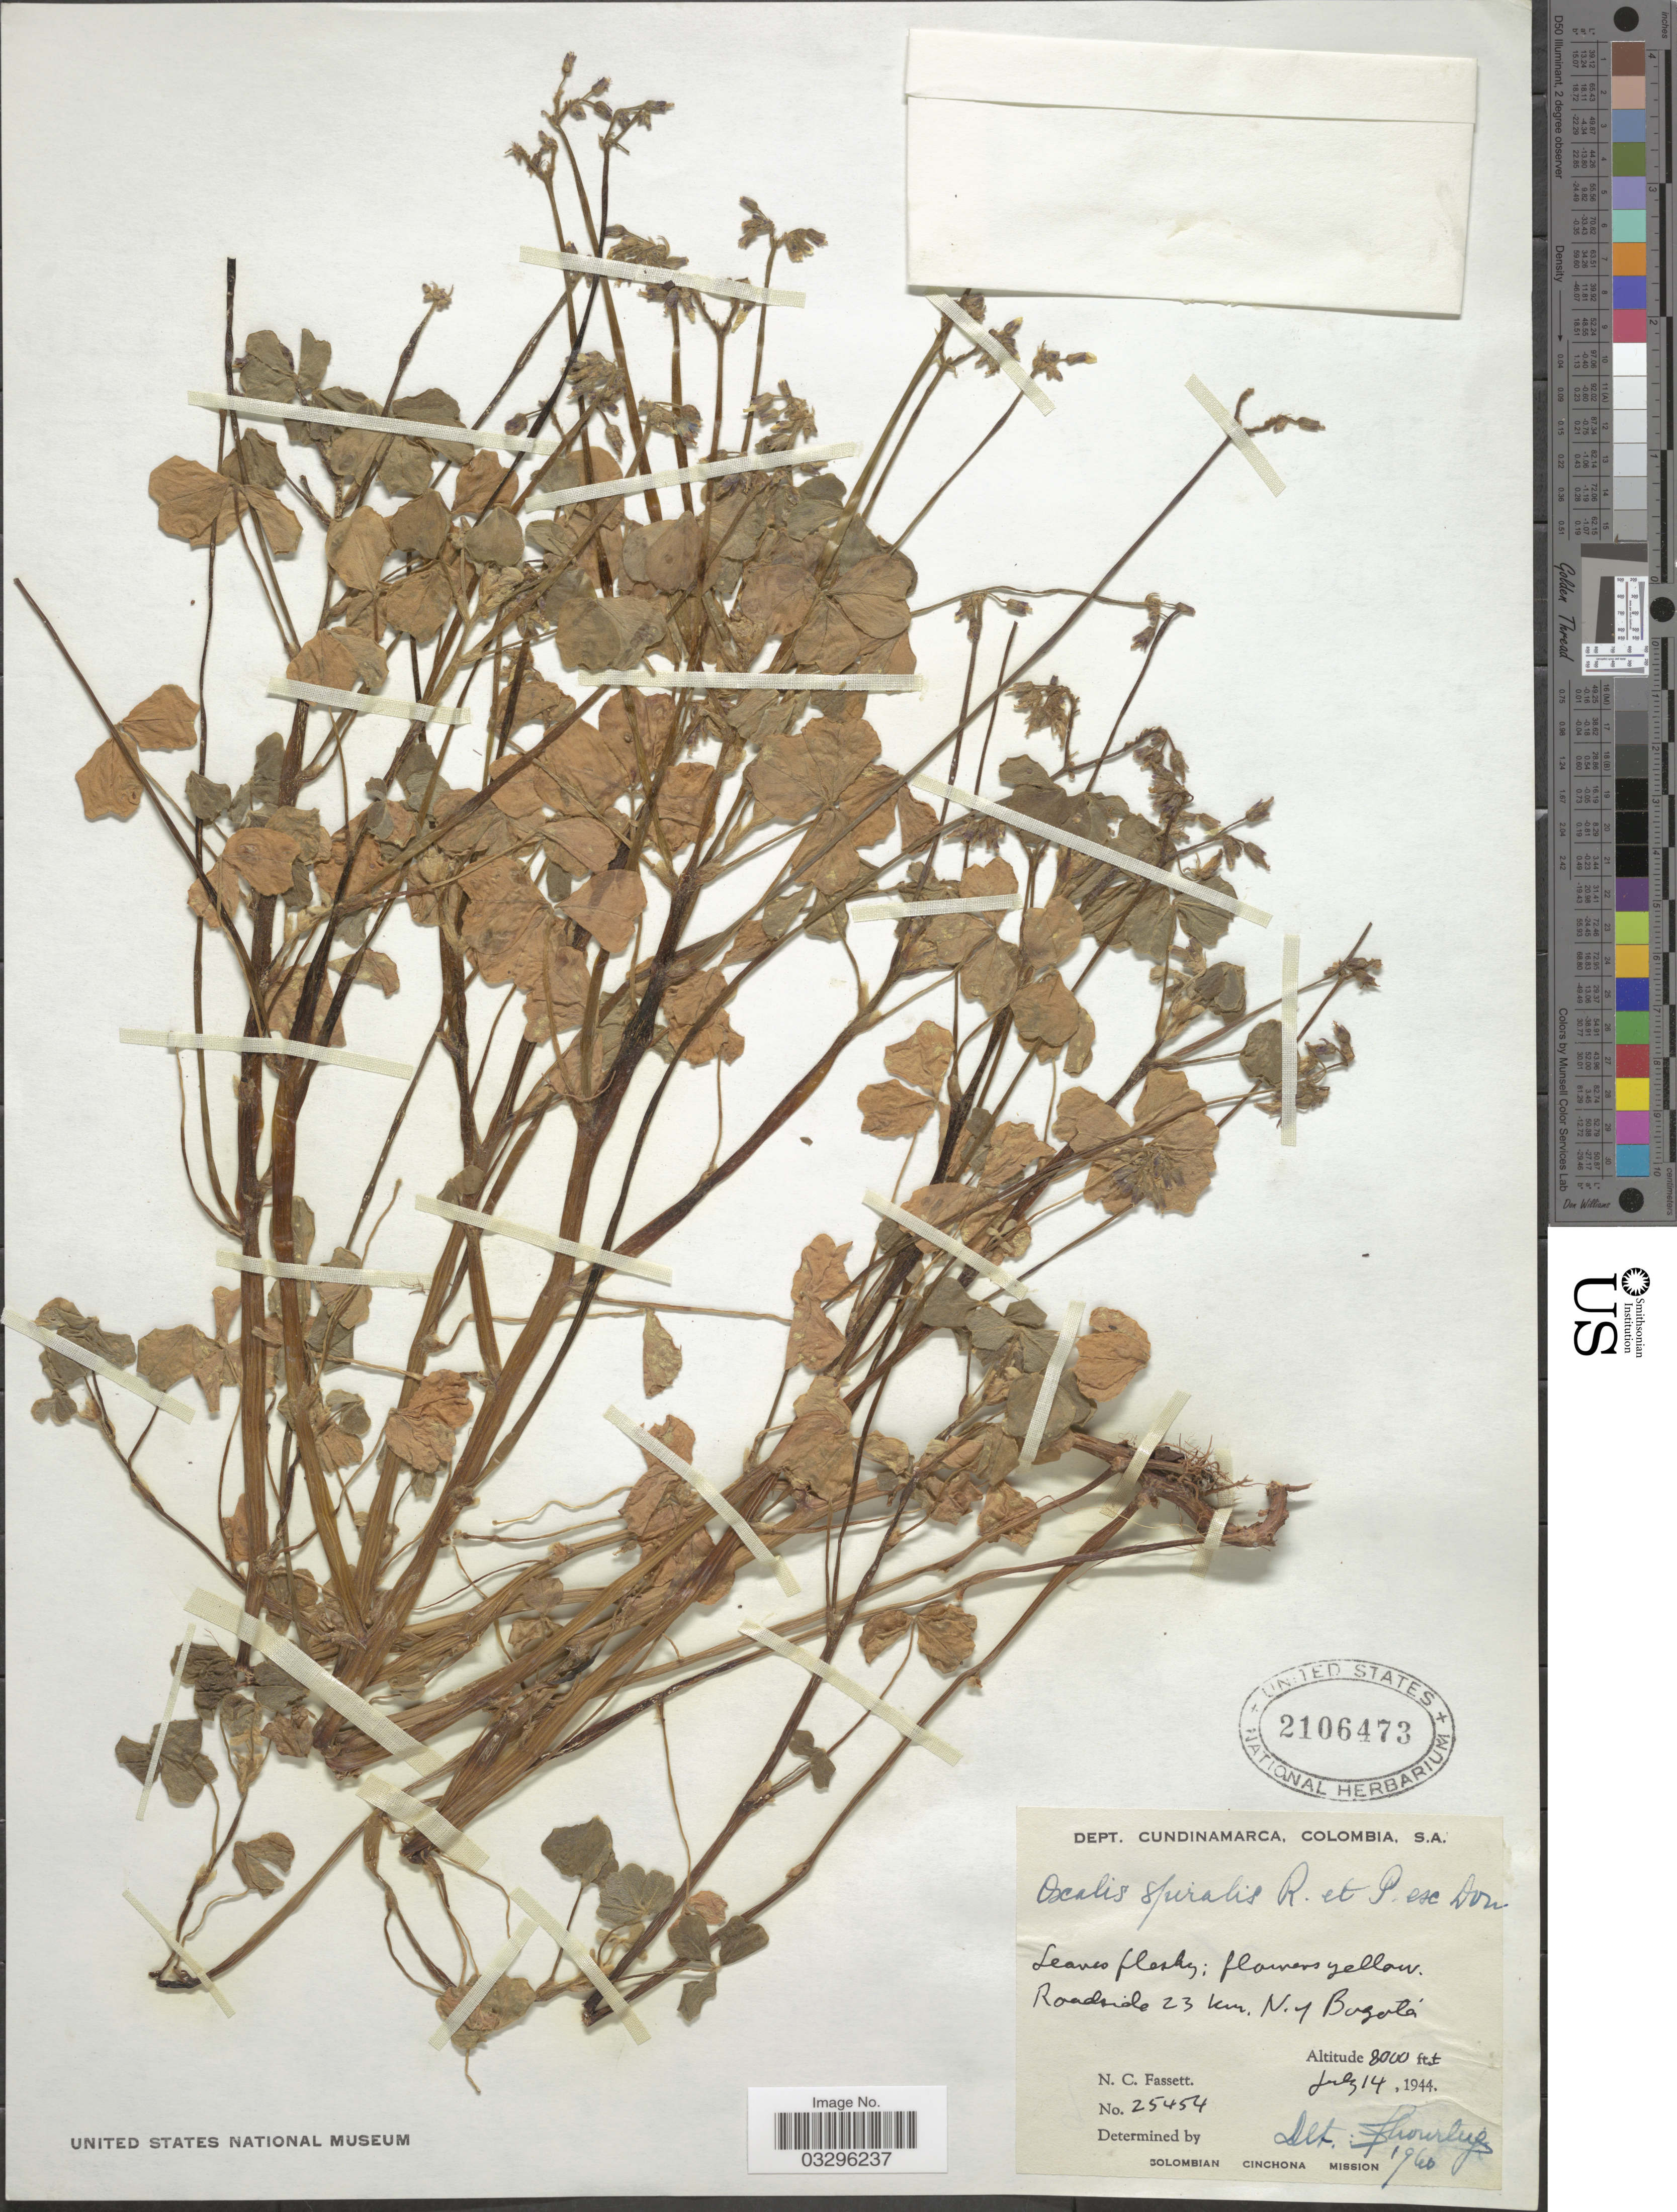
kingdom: Plantae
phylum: Tracheophyta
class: Magnoliopsida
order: Oxalidales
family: Oxalidaceae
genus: Oxalis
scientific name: Oxalis spiralis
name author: Ruiz & Pav. ex G. Don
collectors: N. C. Fassett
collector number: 25454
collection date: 1944-07-14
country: Colombia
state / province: Cundinamarca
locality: Dept. Cundinamarca. Roadside 23 km. N. of Bogotá.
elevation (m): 2438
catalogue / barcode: US 2106473